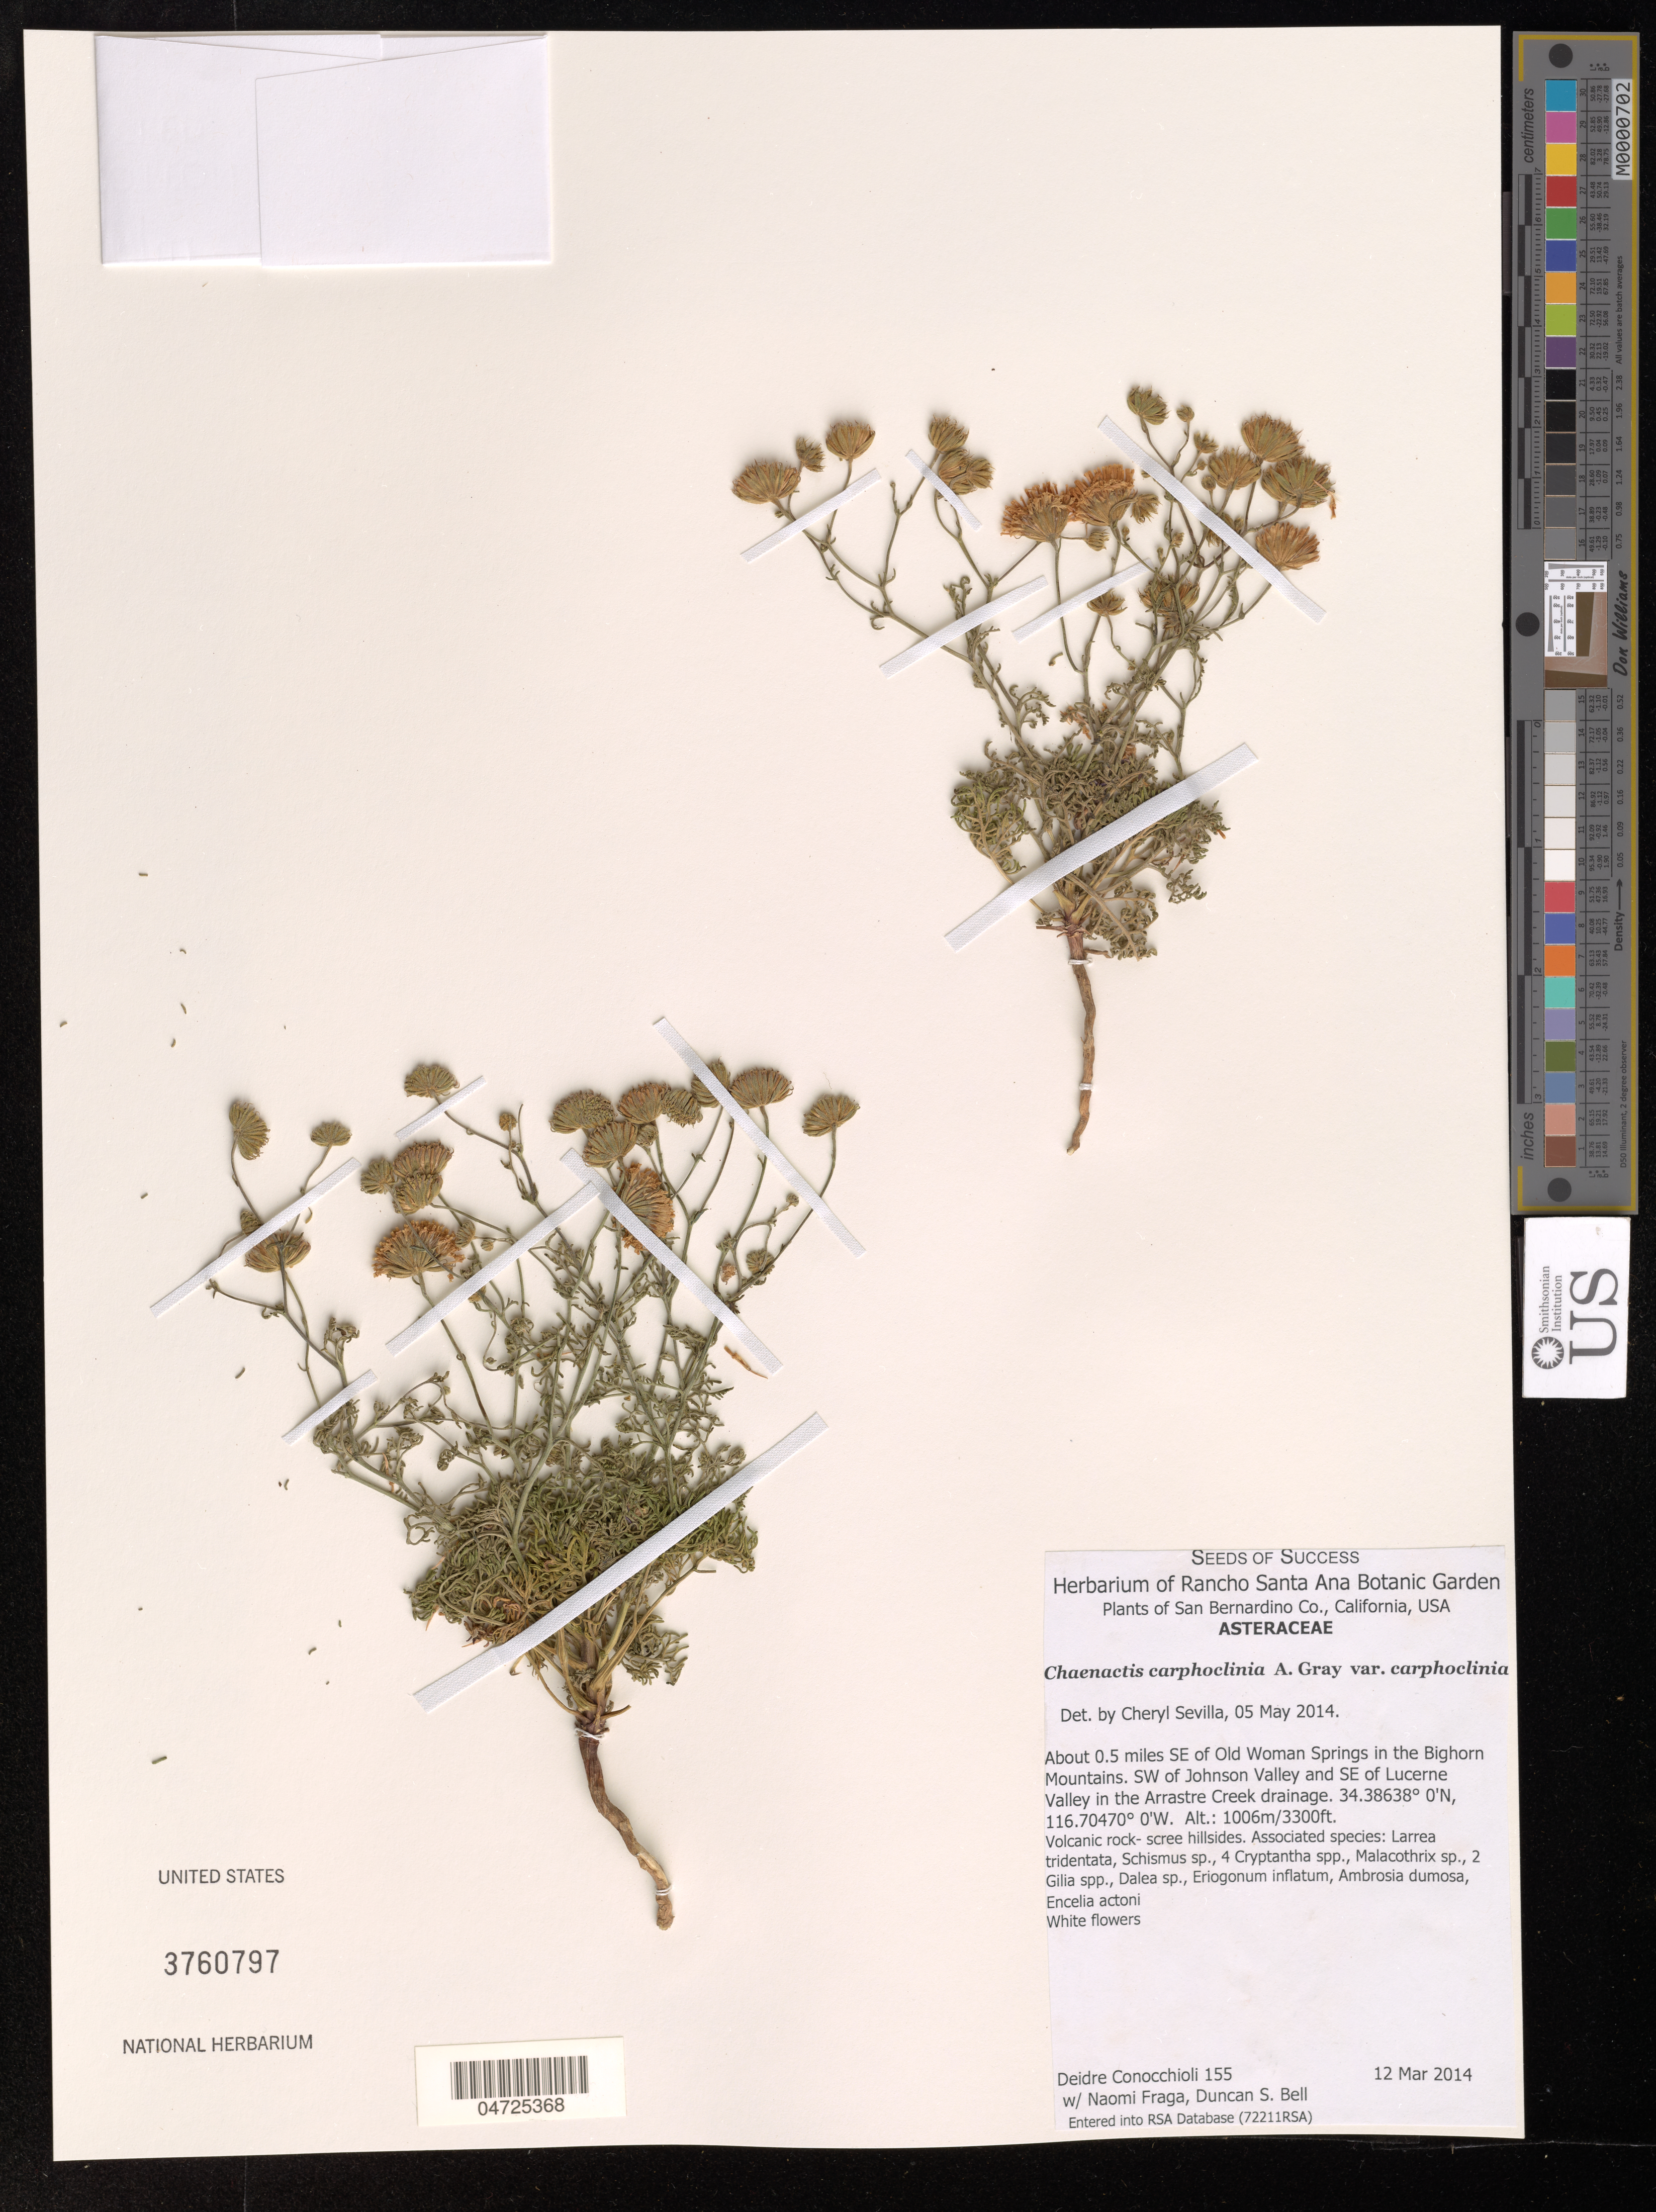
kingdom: Plantae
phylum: Tracheophyta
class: Magnoliopsida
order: Asterales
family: Asteraceae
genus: Chaenactis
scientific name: Chaenactis carphoclinia var. carphoclinia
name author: A. Gray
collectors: D. Conocchioli, N. Fraga & D. S. Bell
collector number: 155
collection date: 2014-03-12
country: United States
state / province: California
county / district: San Bernardino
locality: San Bernardino Co. About 0.5 miles Se of Old Woman Springs in the Bighorn Mountains. SW of Johnson Valley and SE of Lucerne Valley in the Arrastre Creek drainage.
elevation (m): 1006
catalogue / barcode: US 3760797